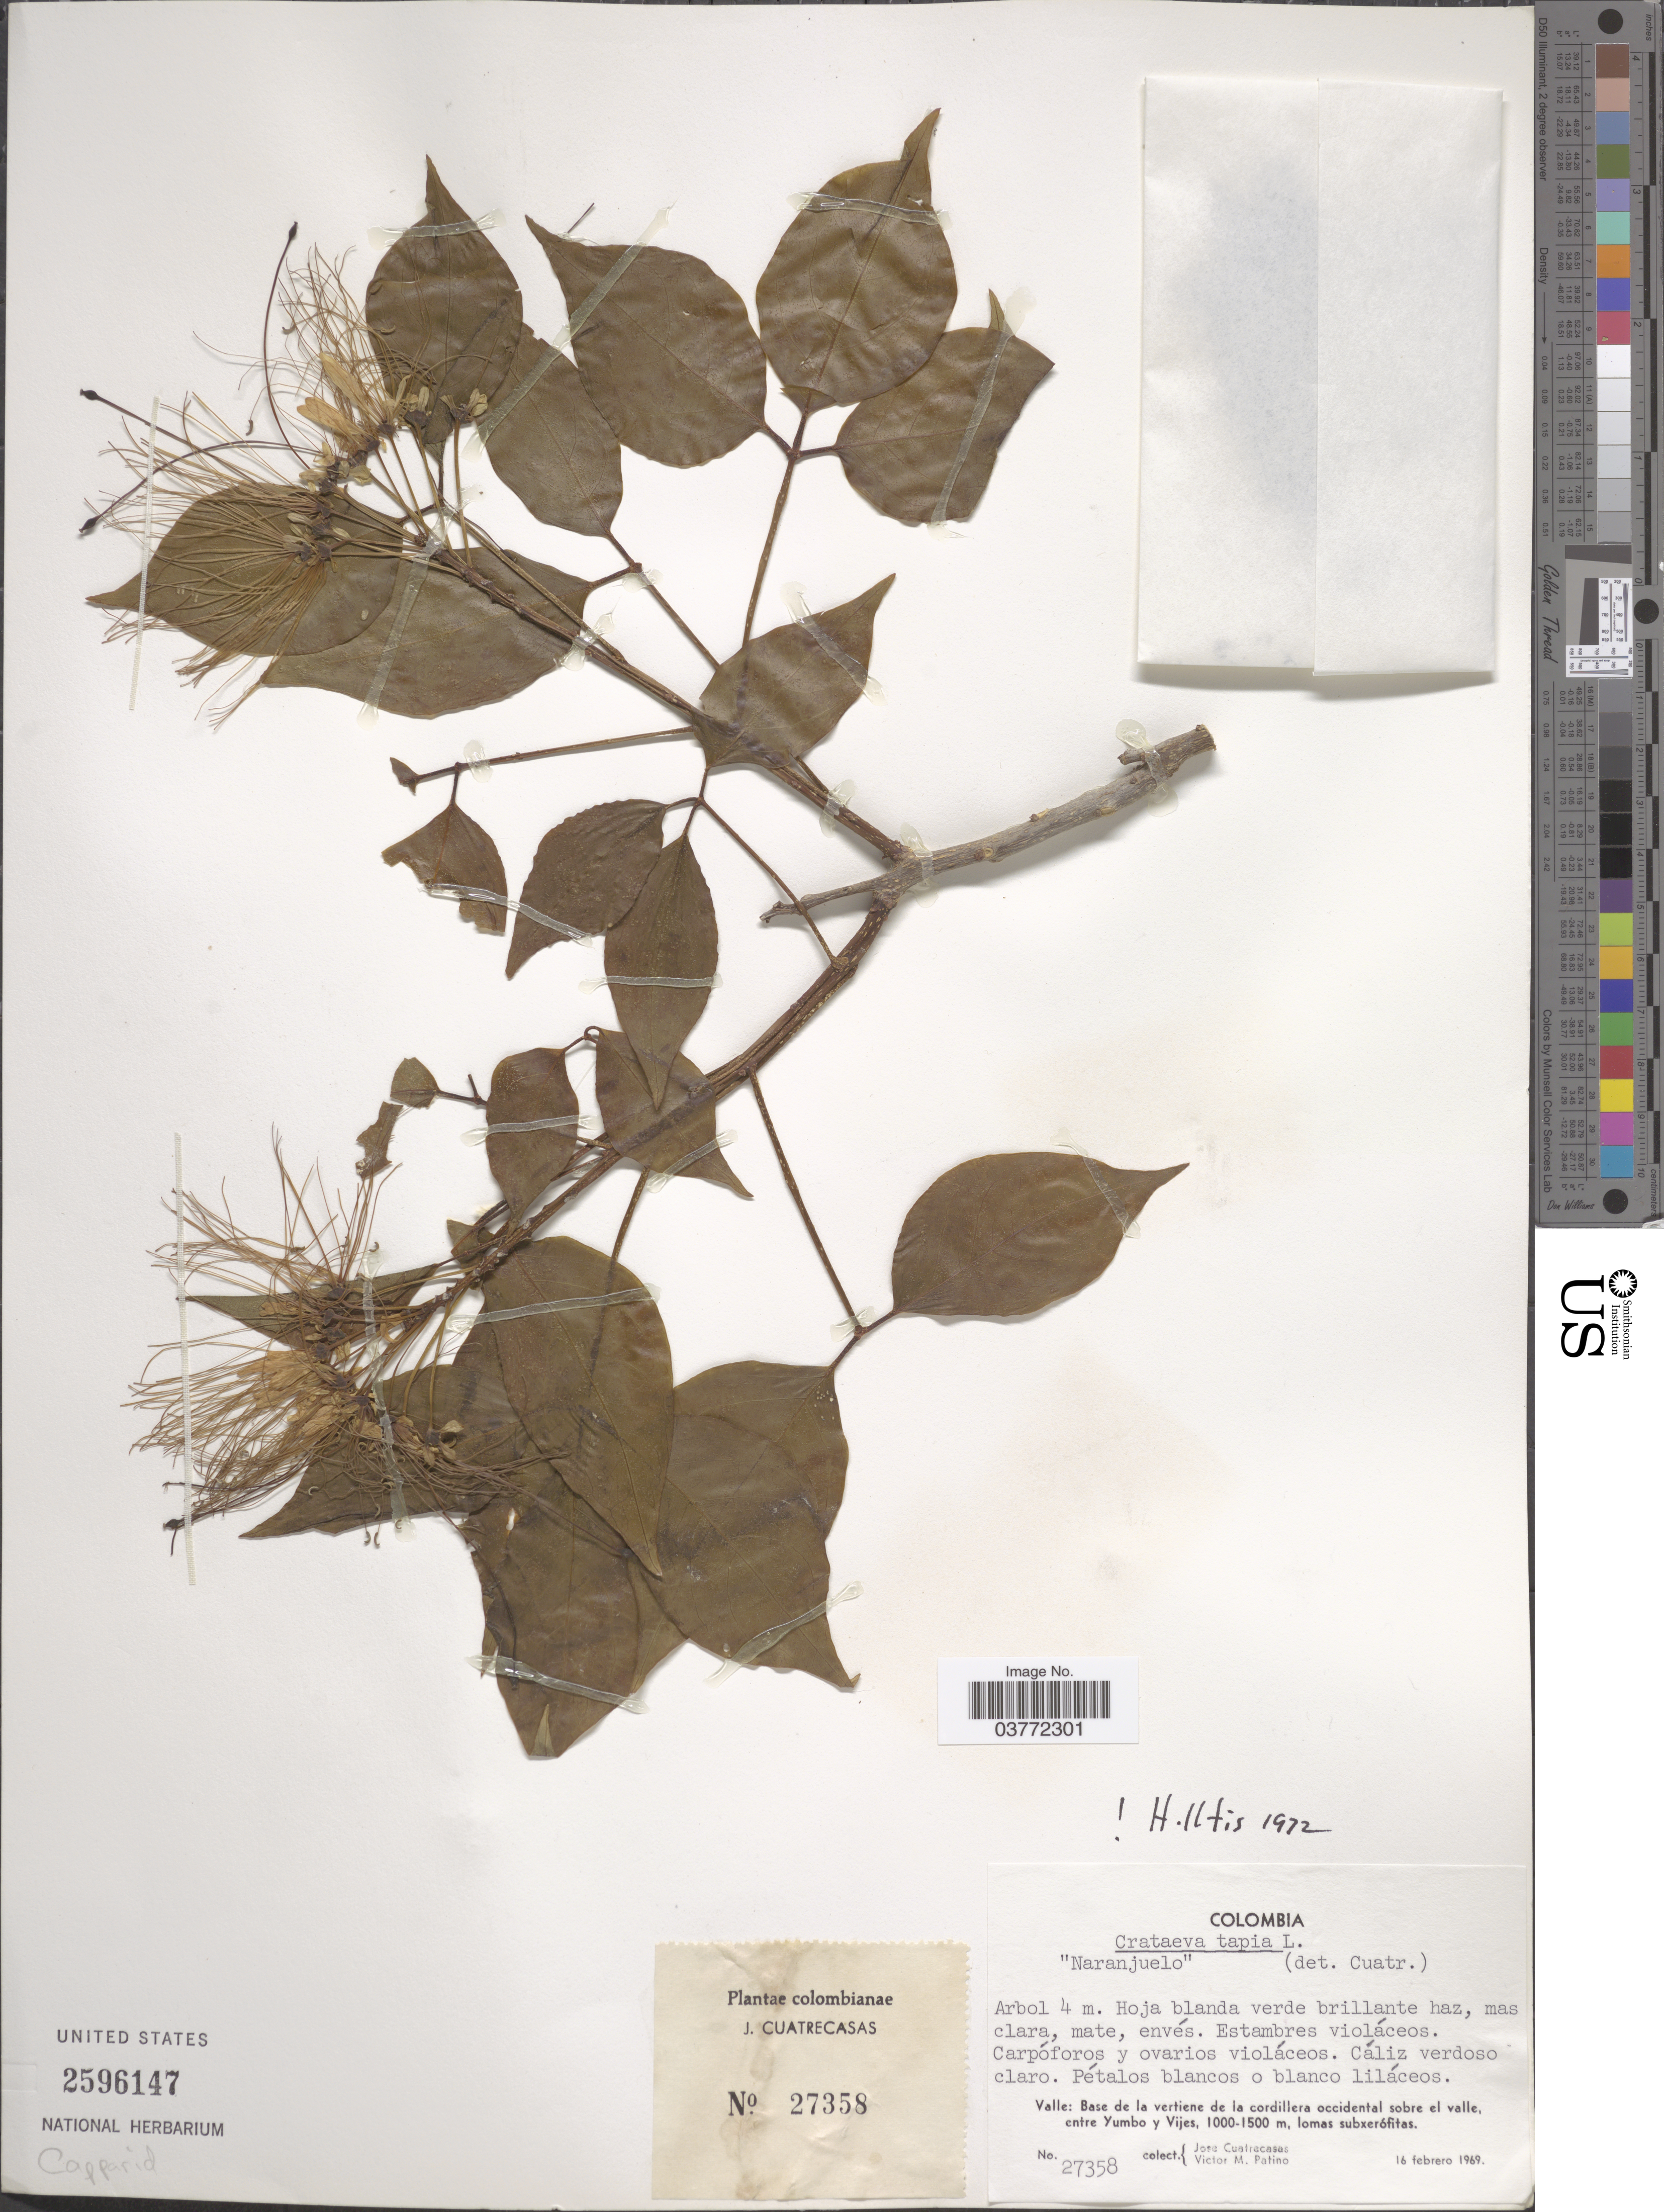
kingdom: Plantae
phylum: Tracheophyta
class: Magnoliopsida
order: Brassicales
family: Capparaceae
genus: Crateva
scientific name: Crateva tapia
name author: L.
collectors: J. Cuatrecasas & V. M. Patiño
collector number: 27358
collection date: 1969-02-16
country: Colombia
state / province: Valle del Cauca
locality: Valle: Base de la vertiente de la cordillera occidental sobre el valle, entre Yumbo y Vijes.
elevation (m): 1000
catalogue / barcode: US 2596147